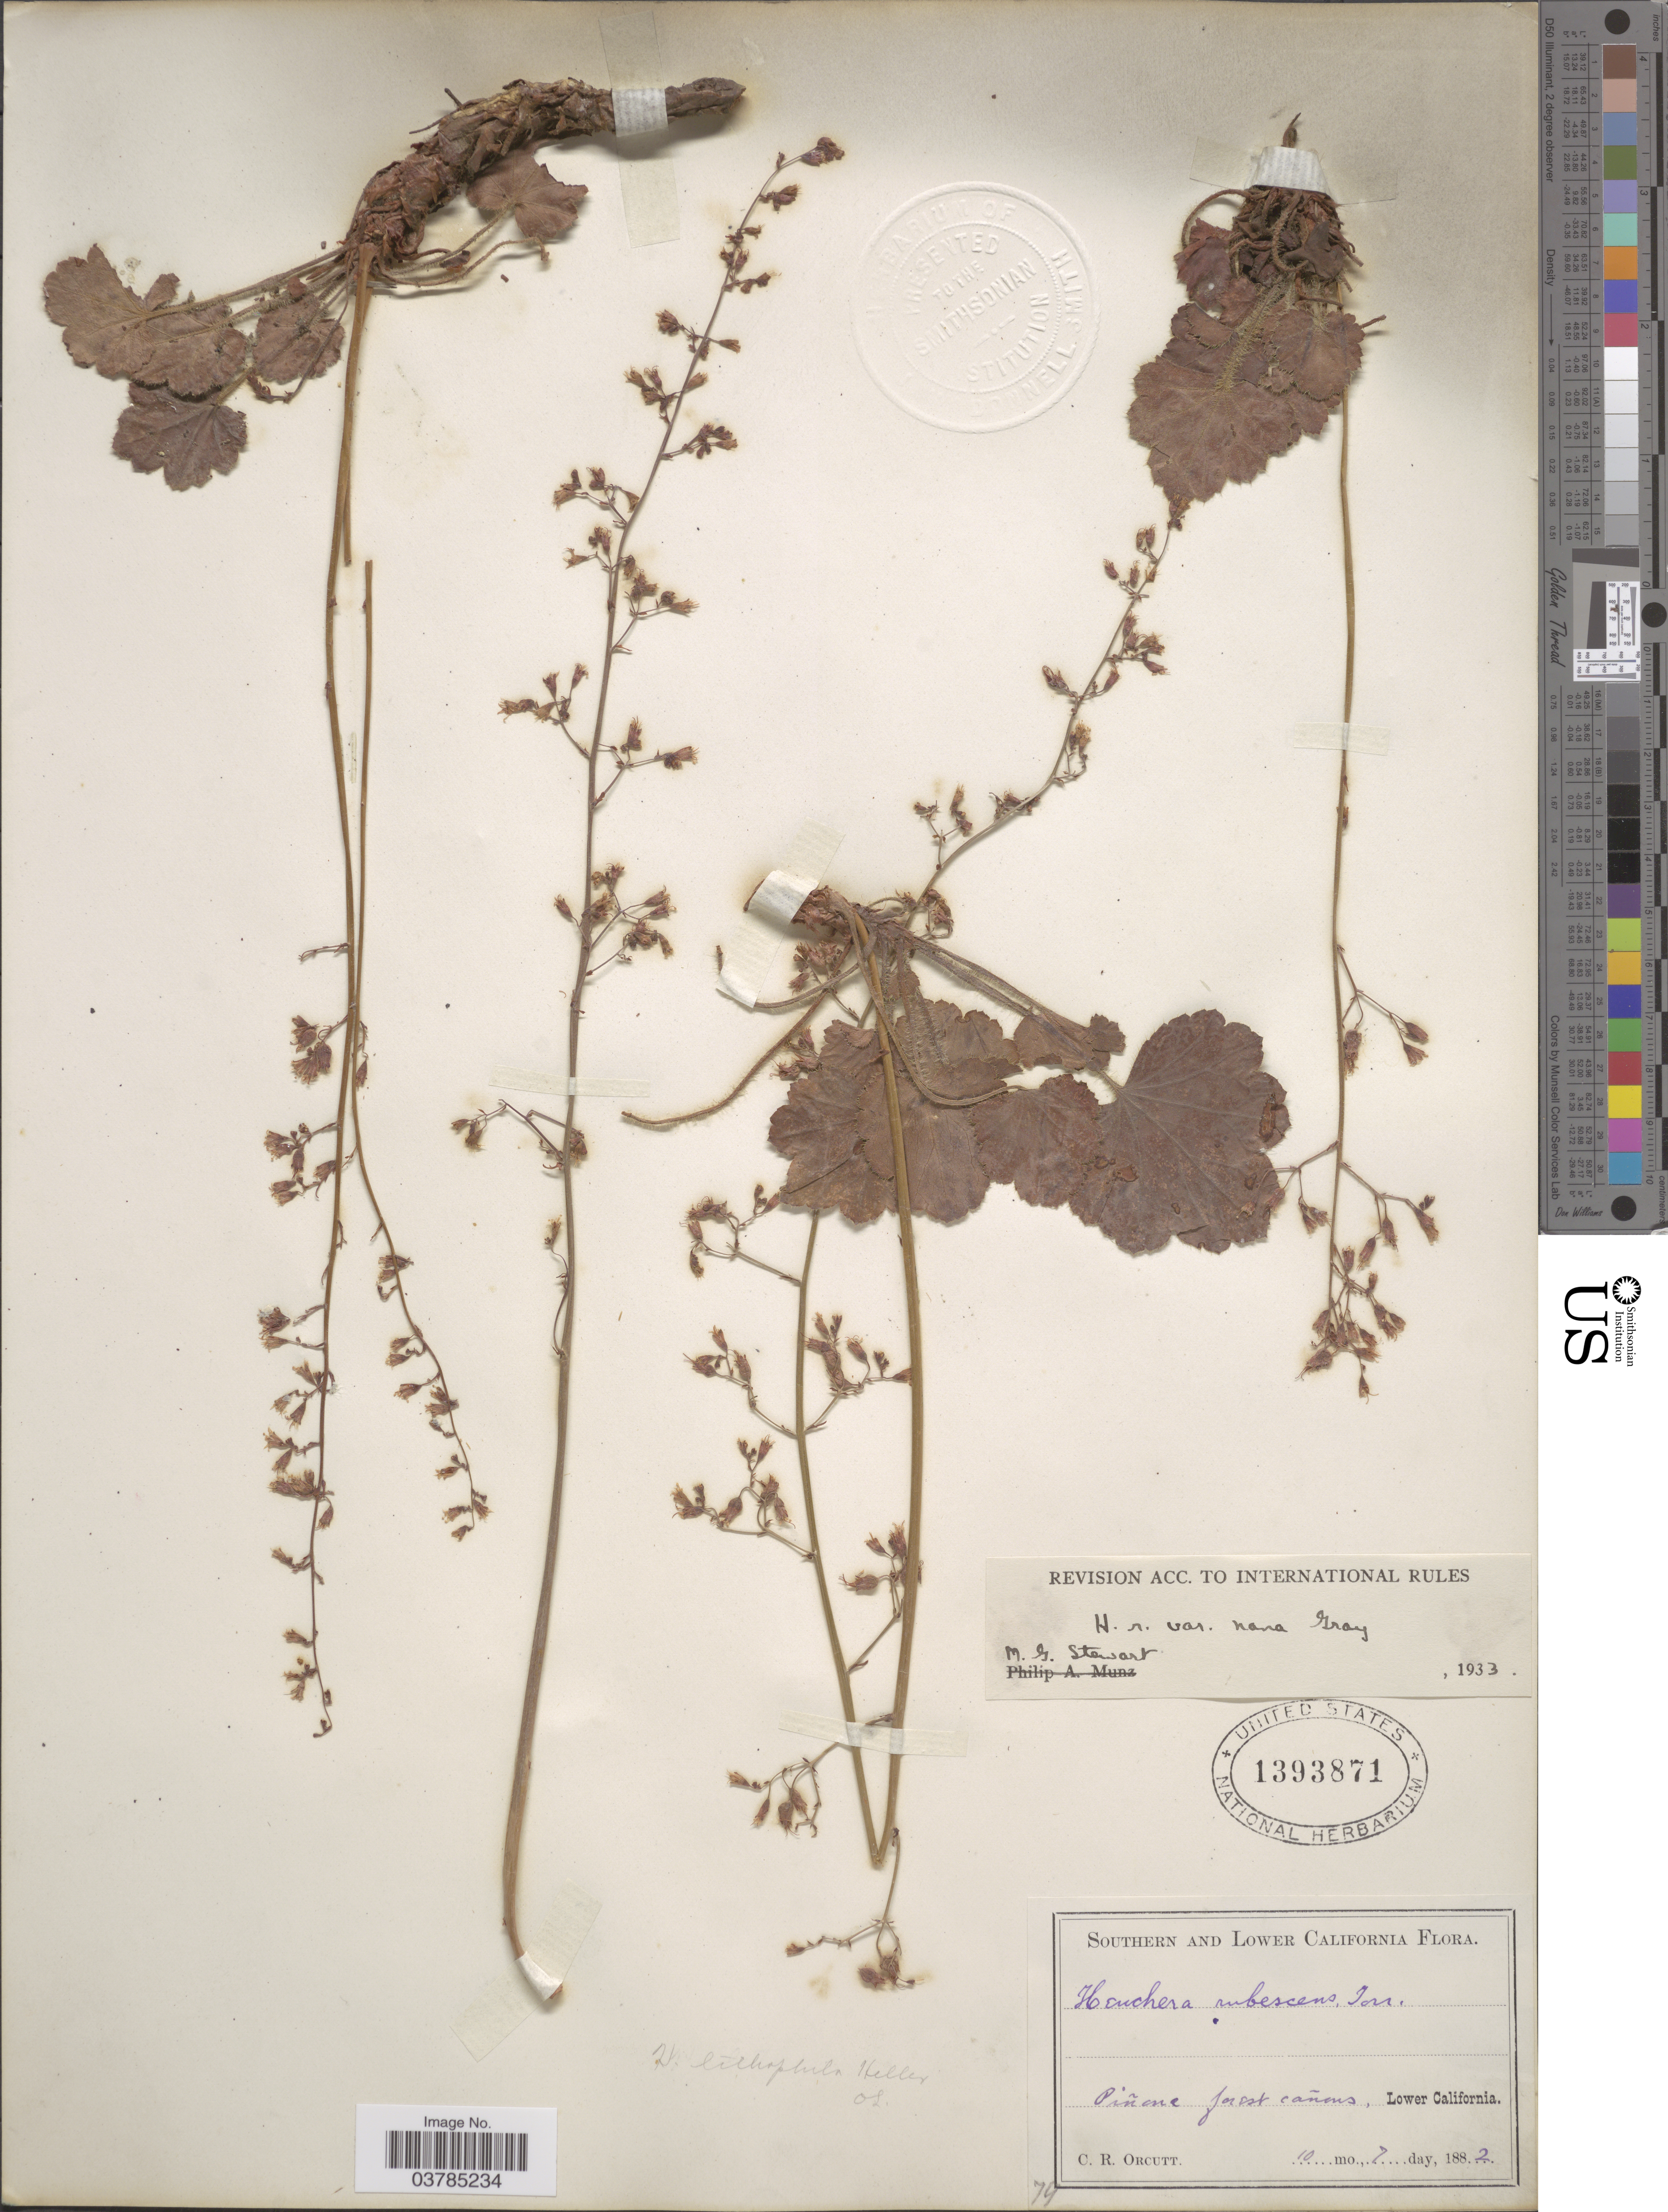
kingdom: Plantae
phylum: Tracheophyta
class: Magnoliopsida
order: Saxifragales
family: Saxifragaceae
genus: Heuchera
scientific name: Heuchera rubescens var. nana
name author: A. Gray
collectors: C. R. Orcutt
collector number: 79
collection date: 1882-10-07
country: United States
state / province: California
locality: Southern and Lower California. Piñone forest cañons. Lower California.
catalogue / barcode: US 1393871